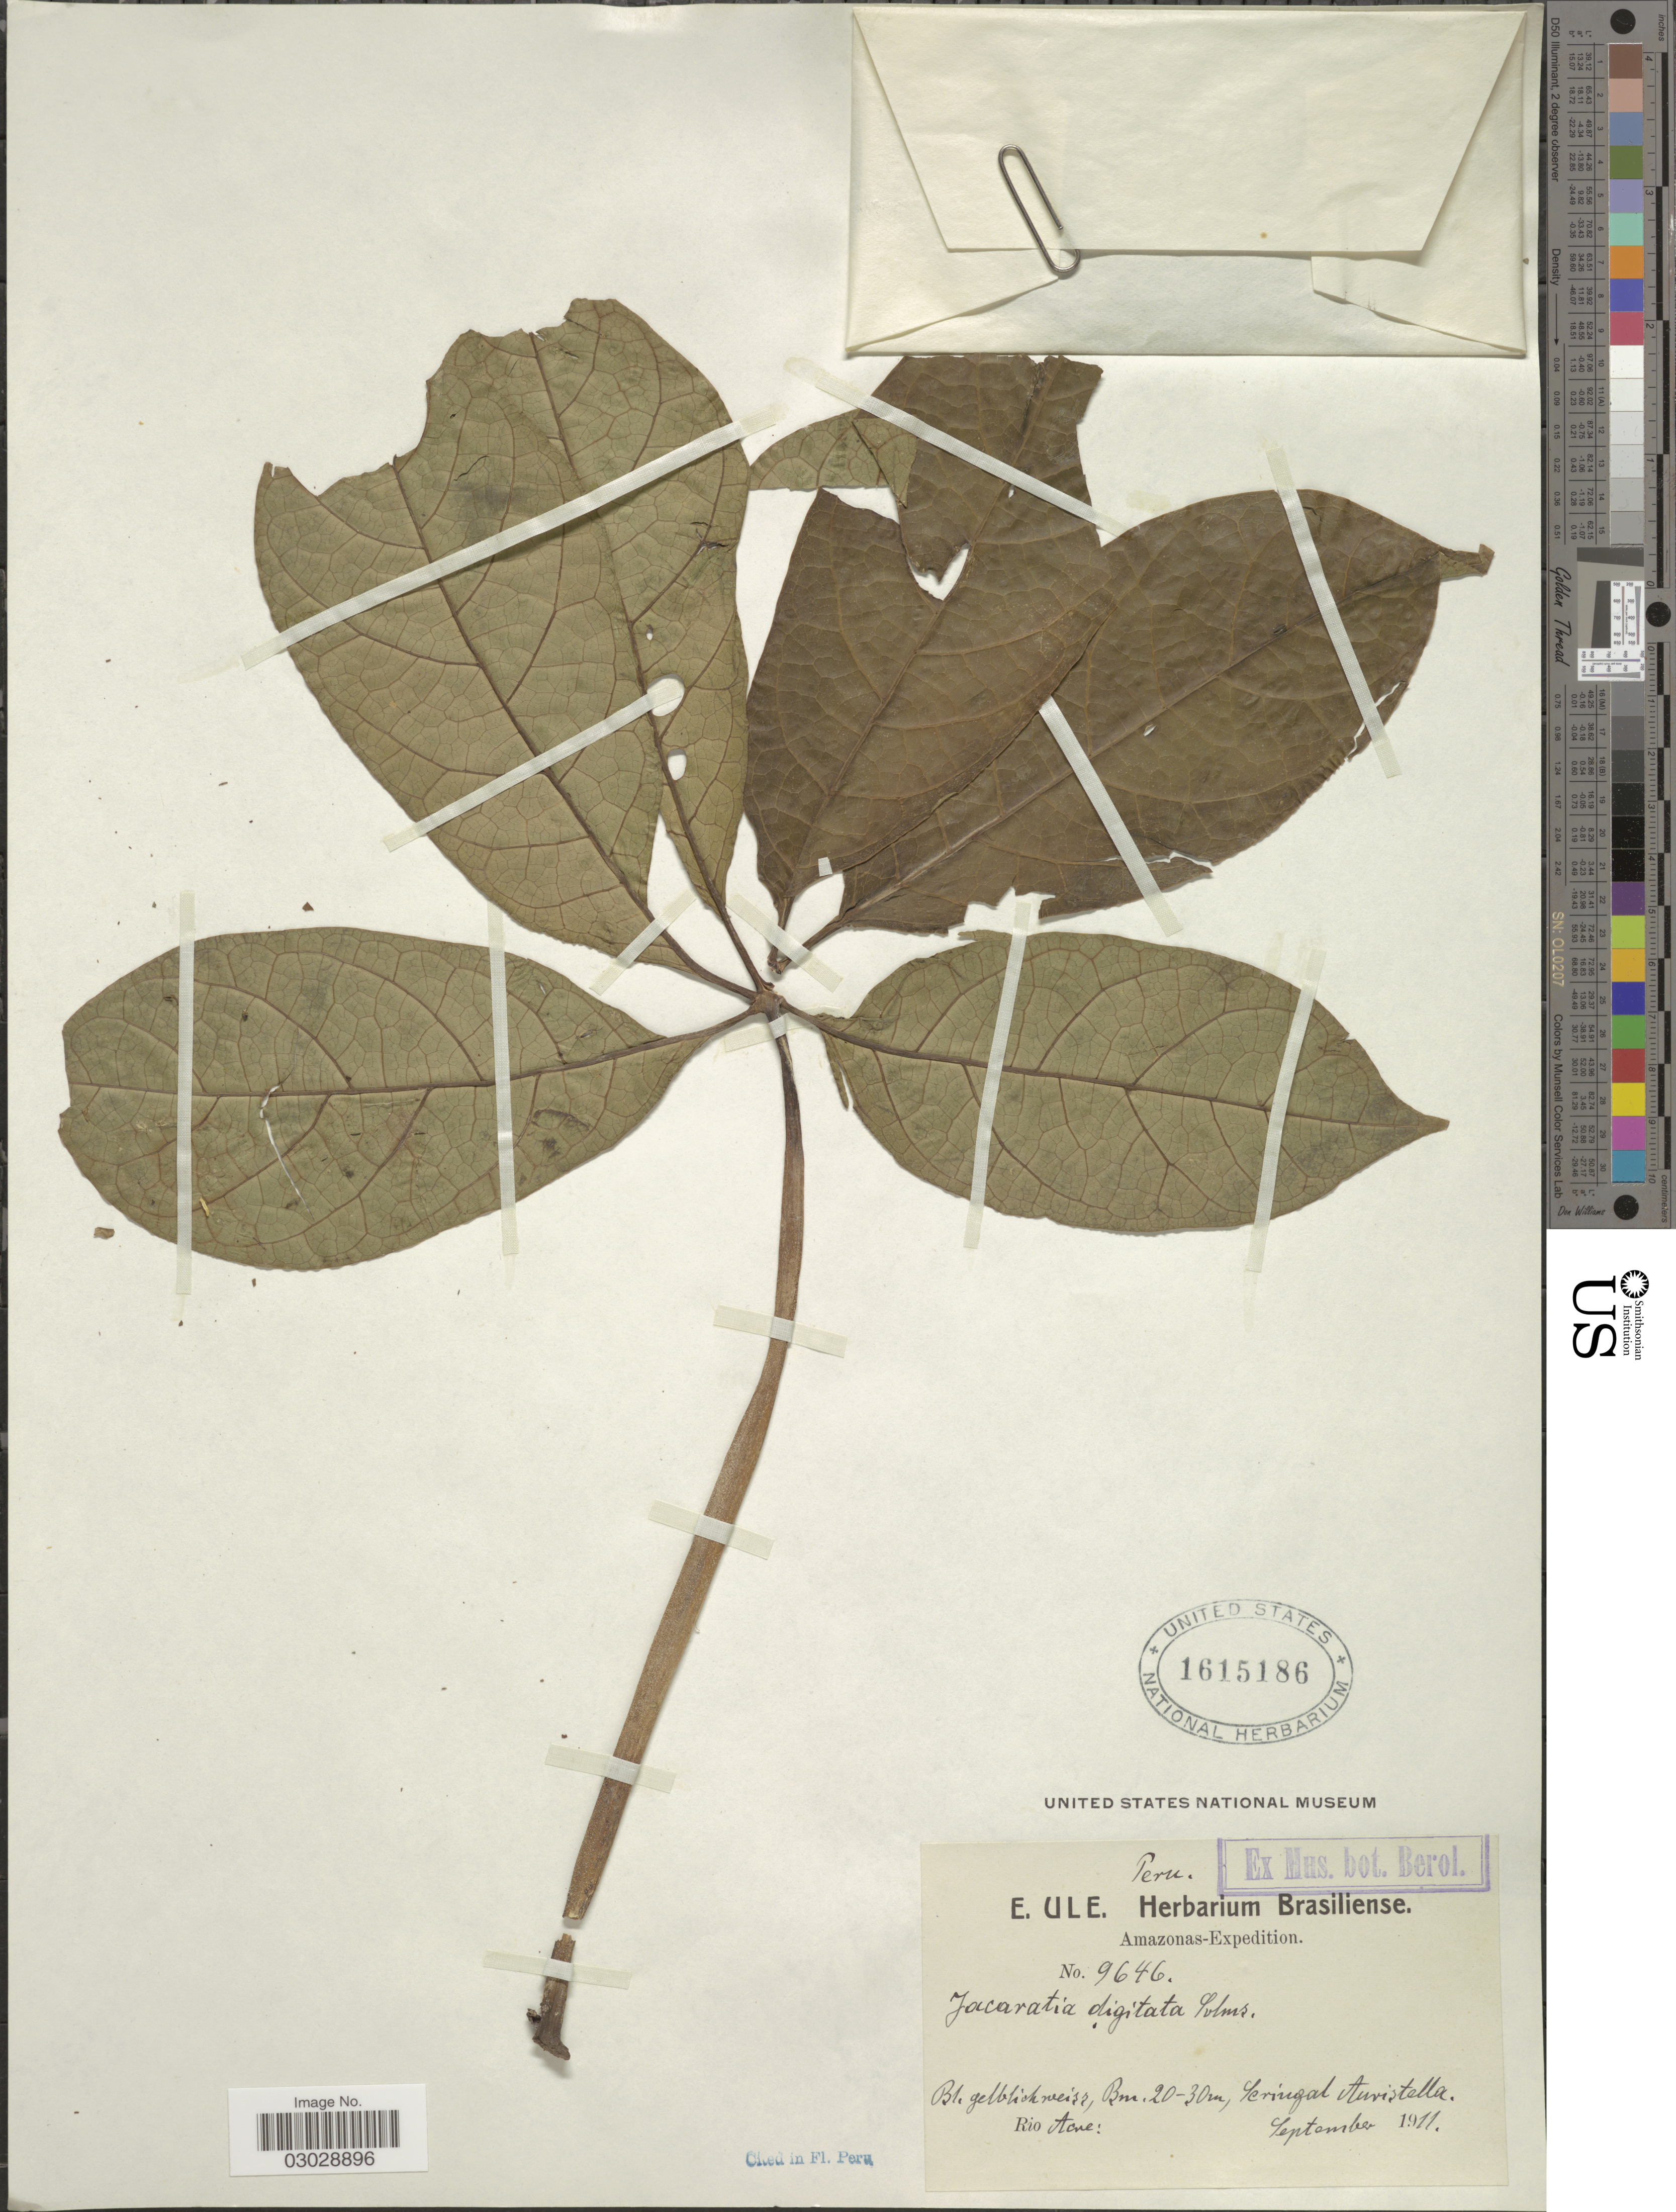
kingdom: Plantae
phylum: Tracheophyta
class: Magnoliopsida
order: Brassicales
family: Caricaceae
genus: Jacaratia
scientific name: Jacaratia digitata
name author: (Poepp. & Endl.) Solms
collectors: E. H. Ule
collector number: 9646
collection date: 1911-09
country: Peru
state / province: Amazonas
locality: Seringal Auristella. Rio Acre.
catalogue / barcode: US 1615186